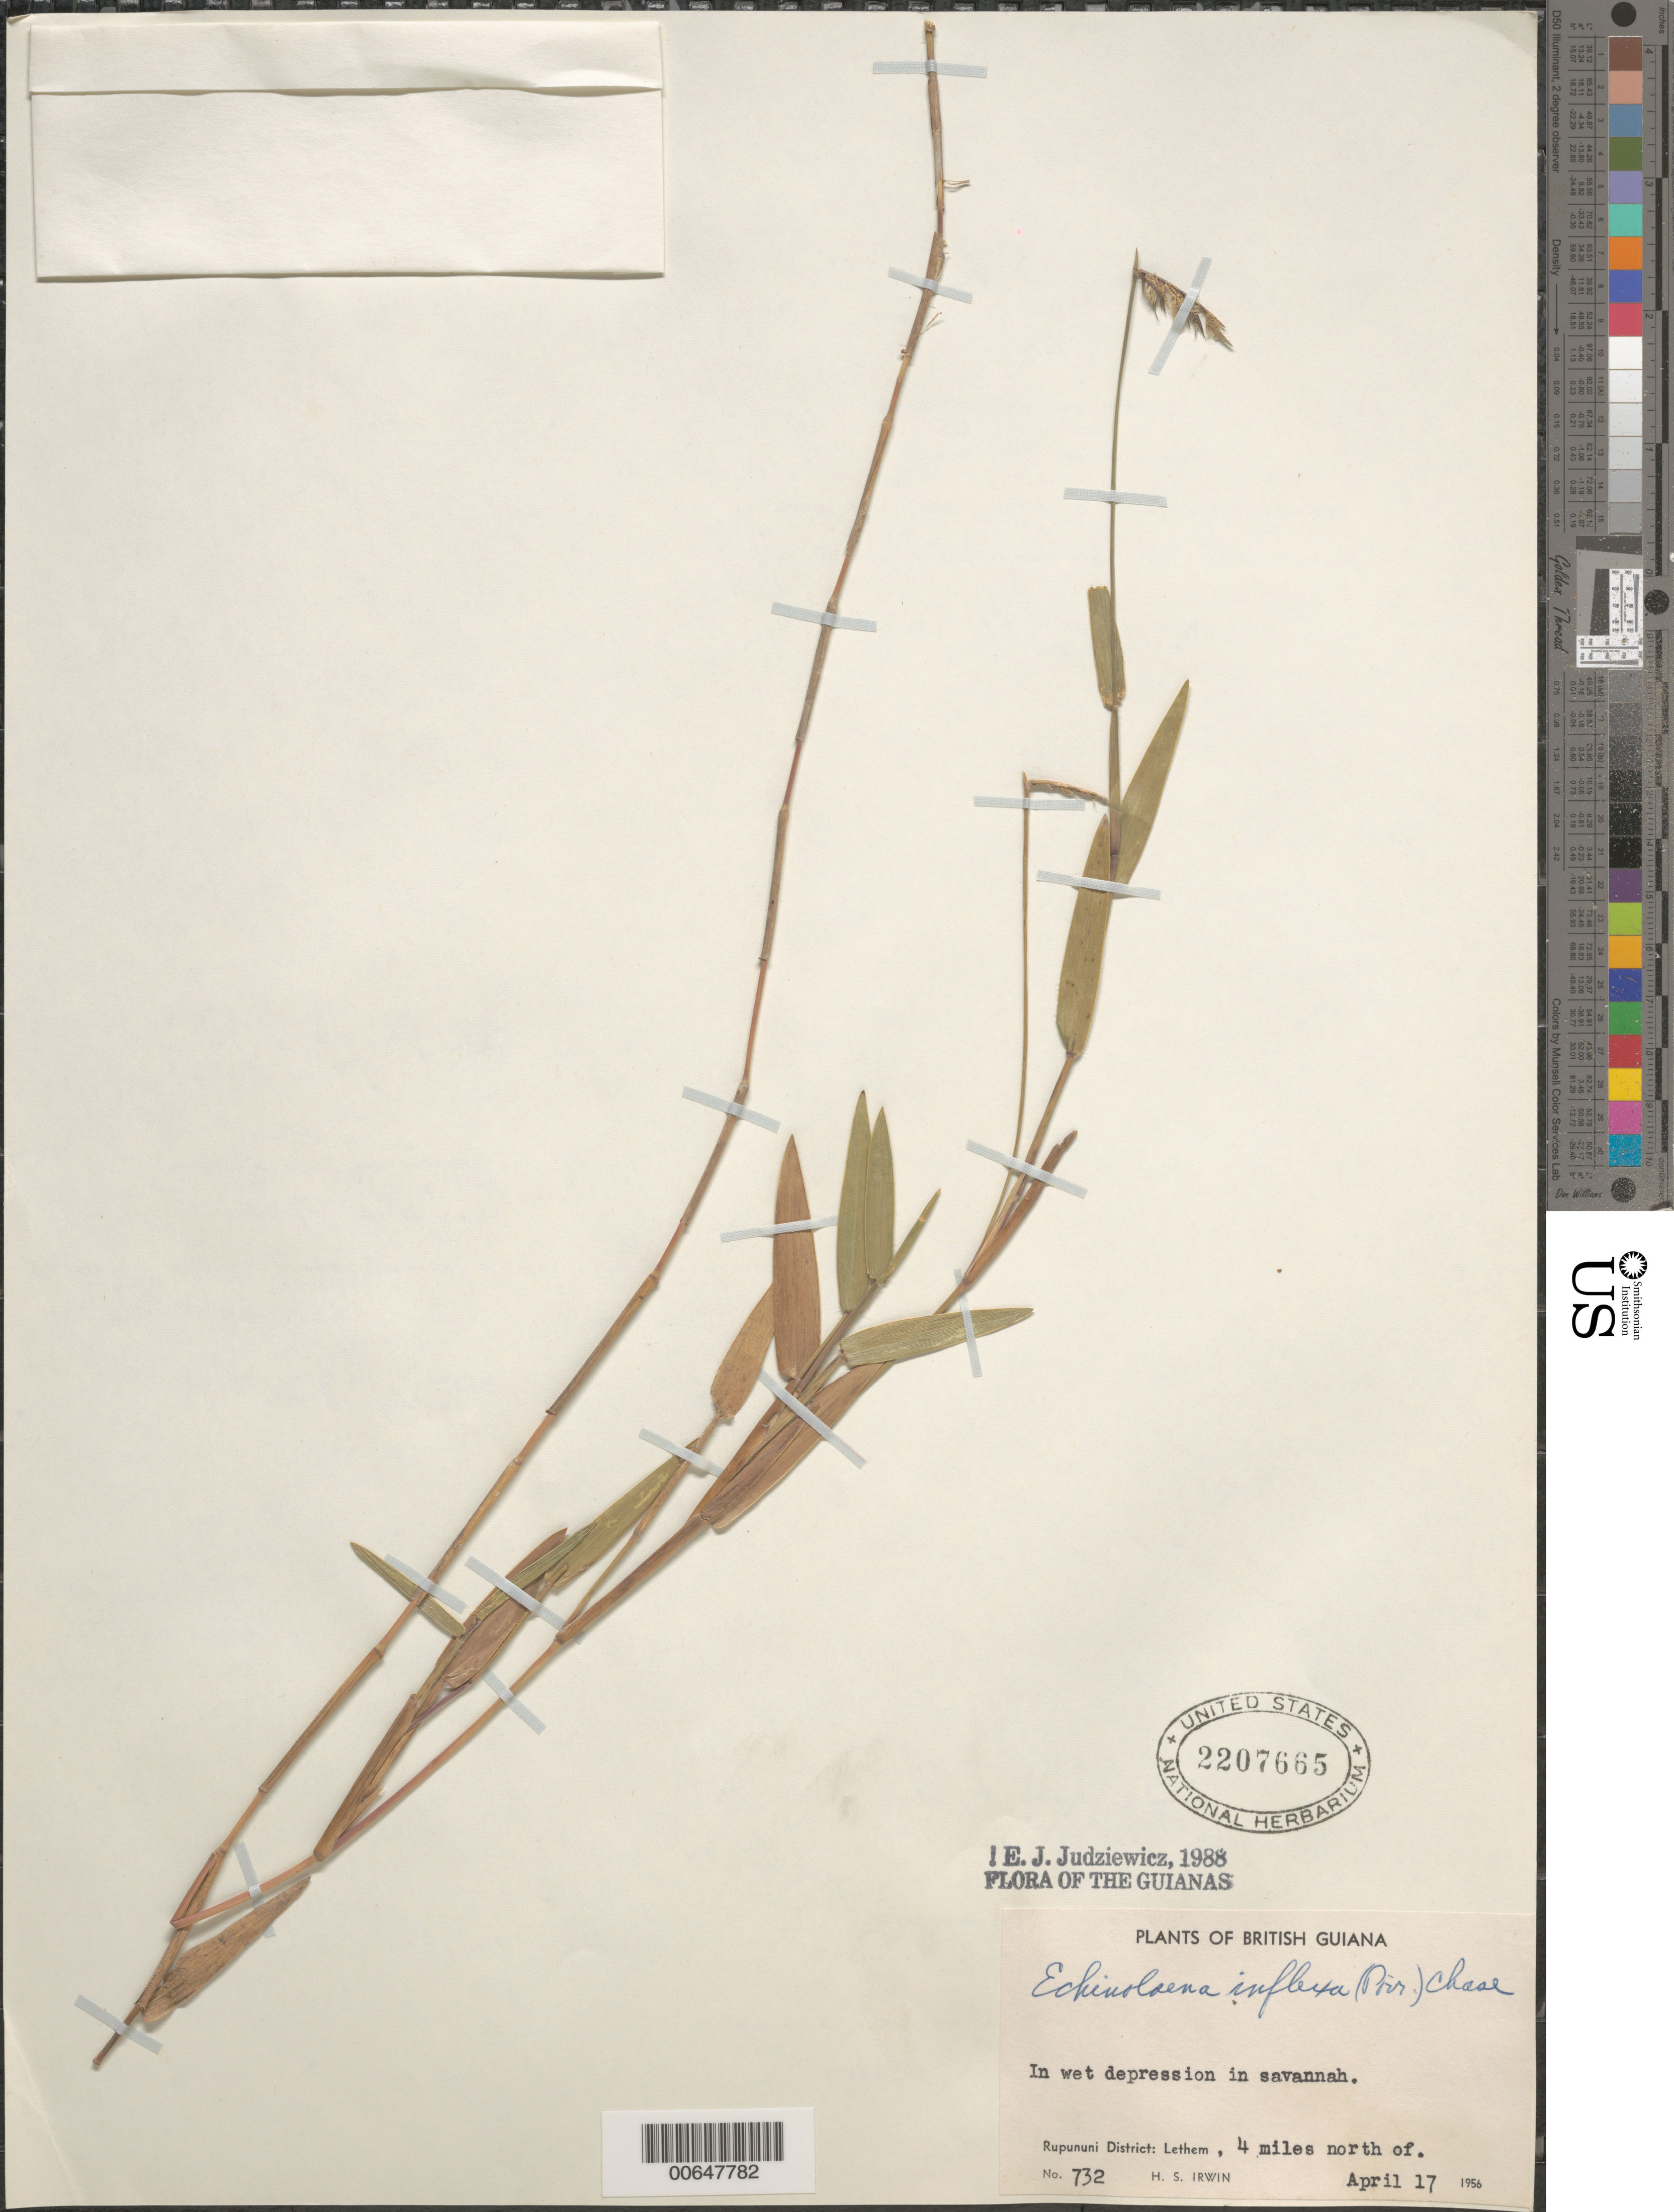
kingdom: Plantae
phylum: Tracheophyta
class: Liliopsida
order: Poales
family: Poaceae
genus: Echinolaena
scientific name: Echinolaena inflexa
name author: (Poir.) Chase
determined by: Judziewicz, E. J.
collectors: H. Irwin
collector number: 732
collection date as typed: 17-Apr-56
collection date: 1956-04-17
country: Guyana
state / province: U. Takutu-U. Essequibo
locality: Rupununi Dist., 4 mi. N of Lethem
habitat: Wet depression in savannah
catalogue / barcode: US 2207665